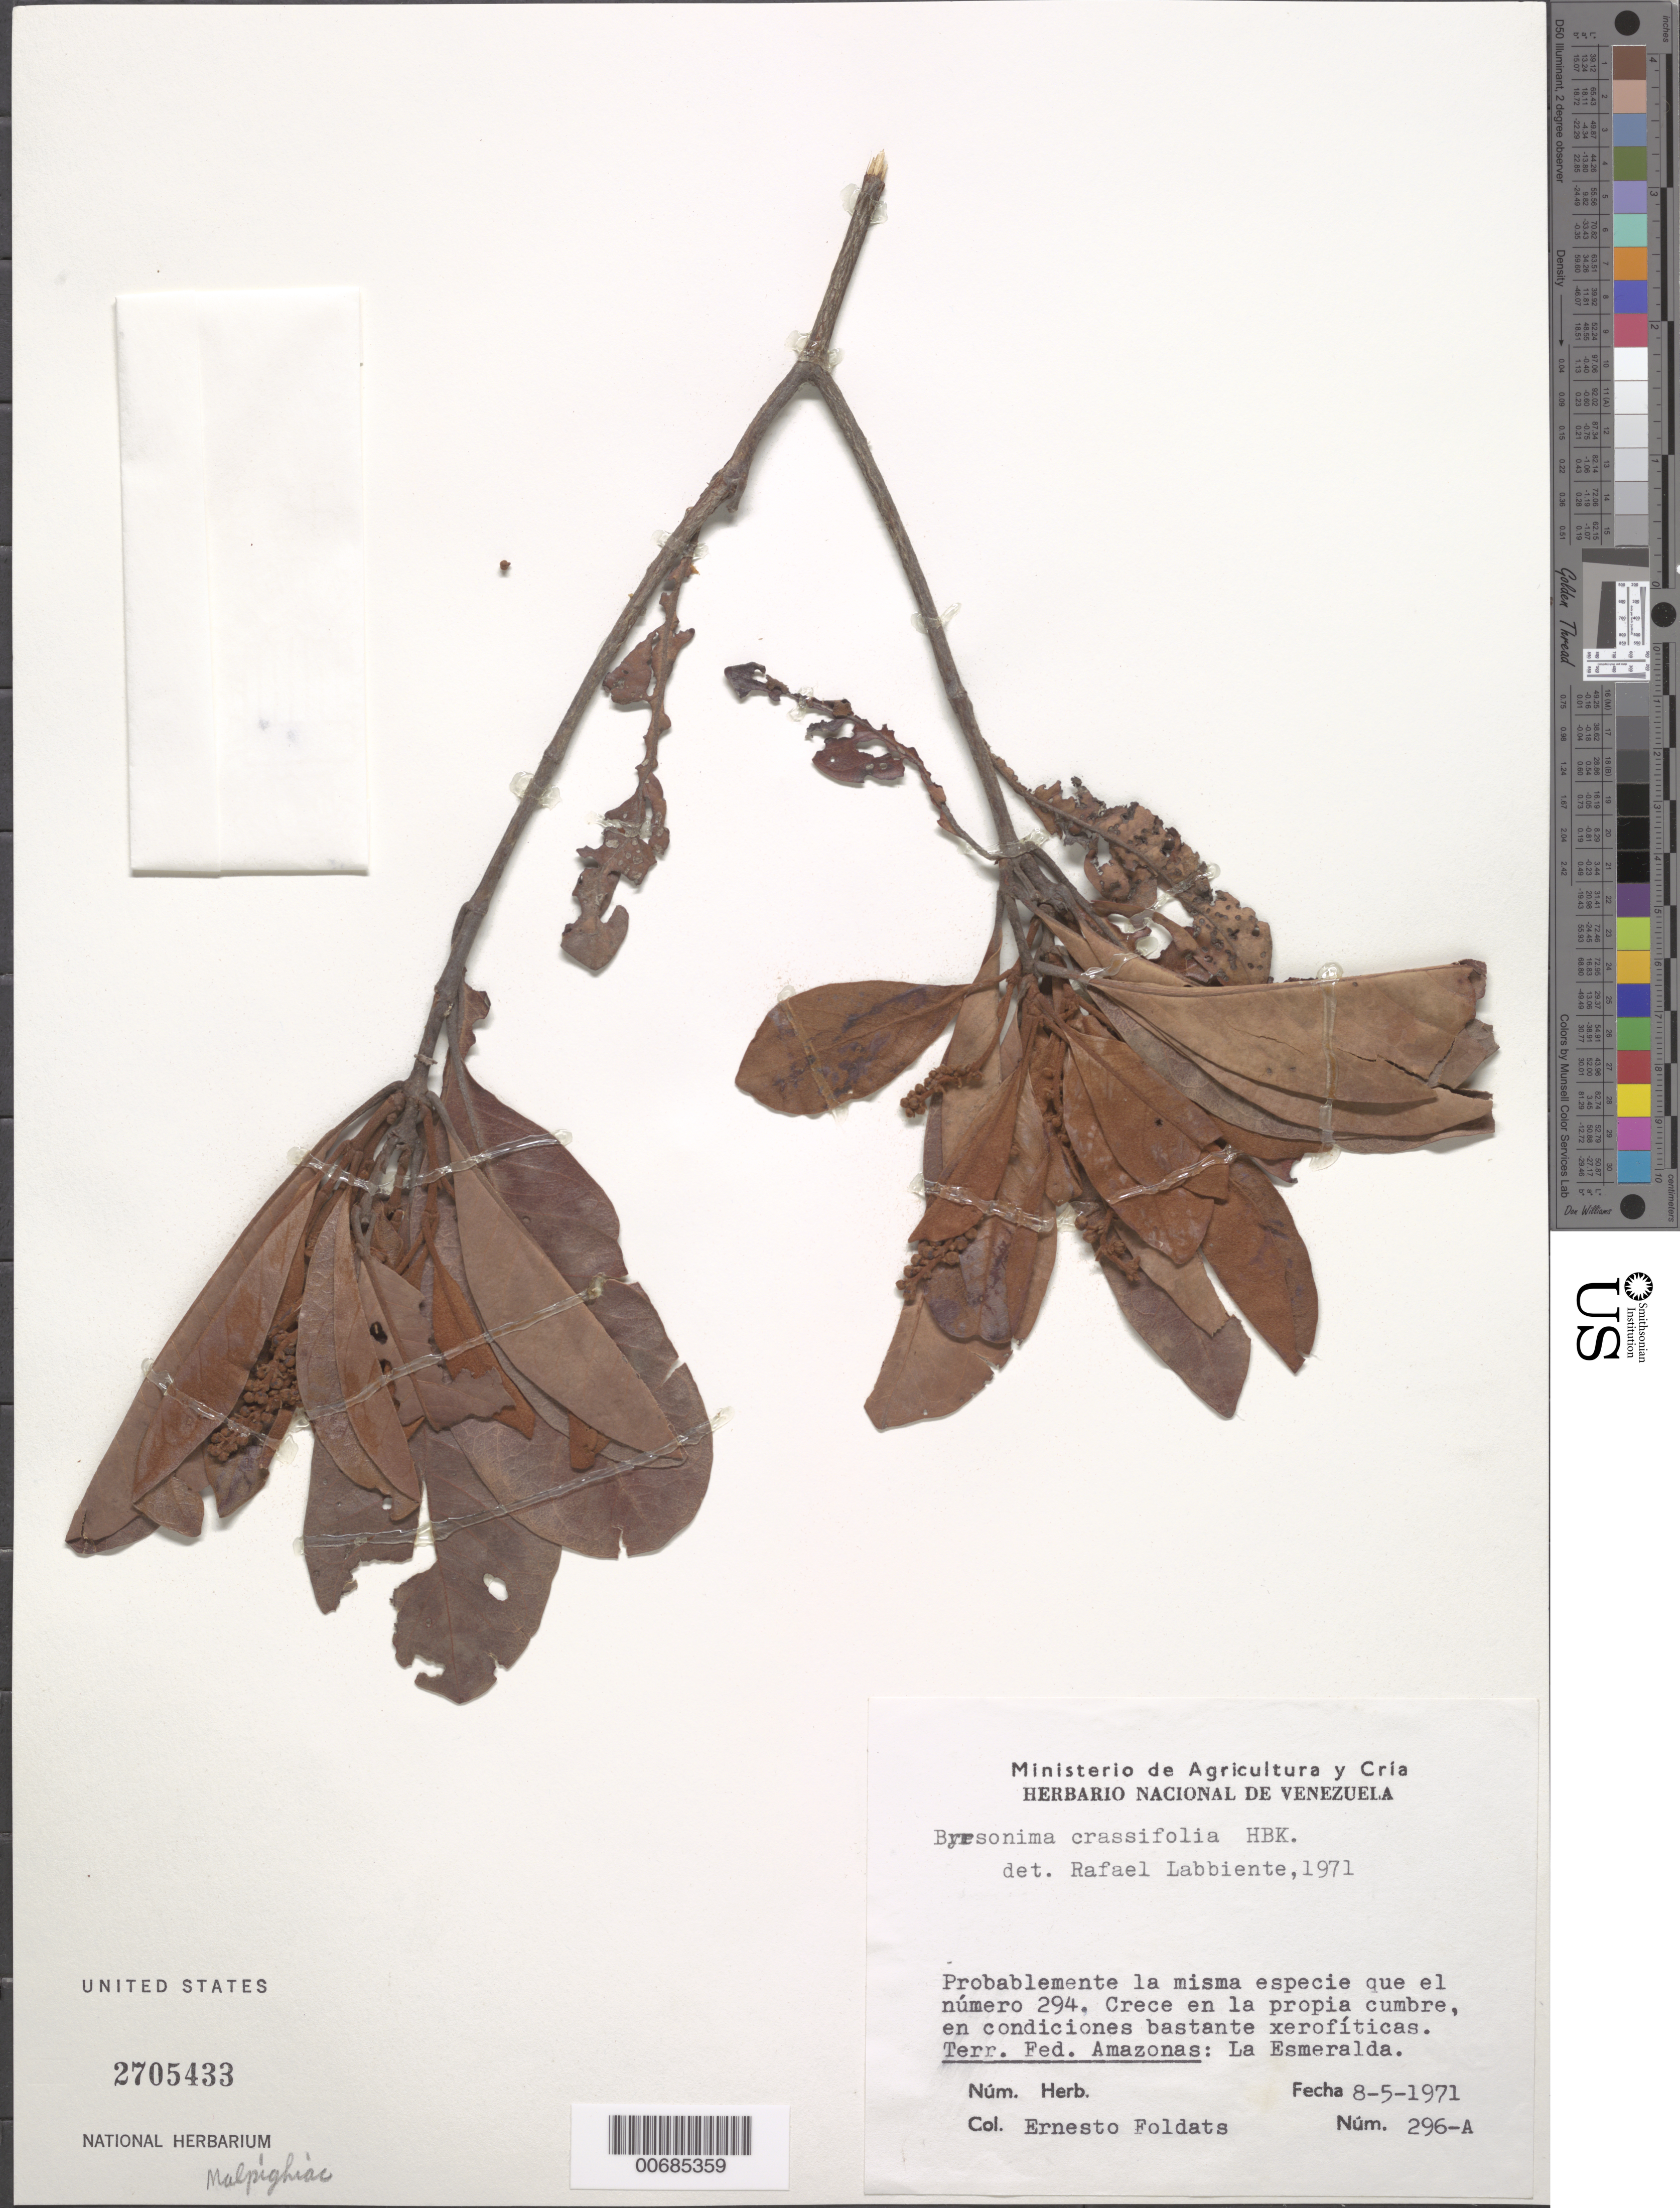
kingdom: Plantae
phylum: Tracheophyta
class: Magnoliopsida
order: Malpighiales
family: Malpighiaceae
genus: Byrsonima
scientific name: Byrsonima crassifolia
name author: (L.) Kunth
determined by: Labbiente, R.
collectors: E. Foldats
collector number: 296 A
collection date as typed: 8-May-71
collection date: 1971-05-08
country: Venezuela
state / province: Amazonas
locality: La Esmeralda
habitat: Crece en la propia cumbre, en condiciones bastante xerofiticas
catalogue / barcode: US 2705433